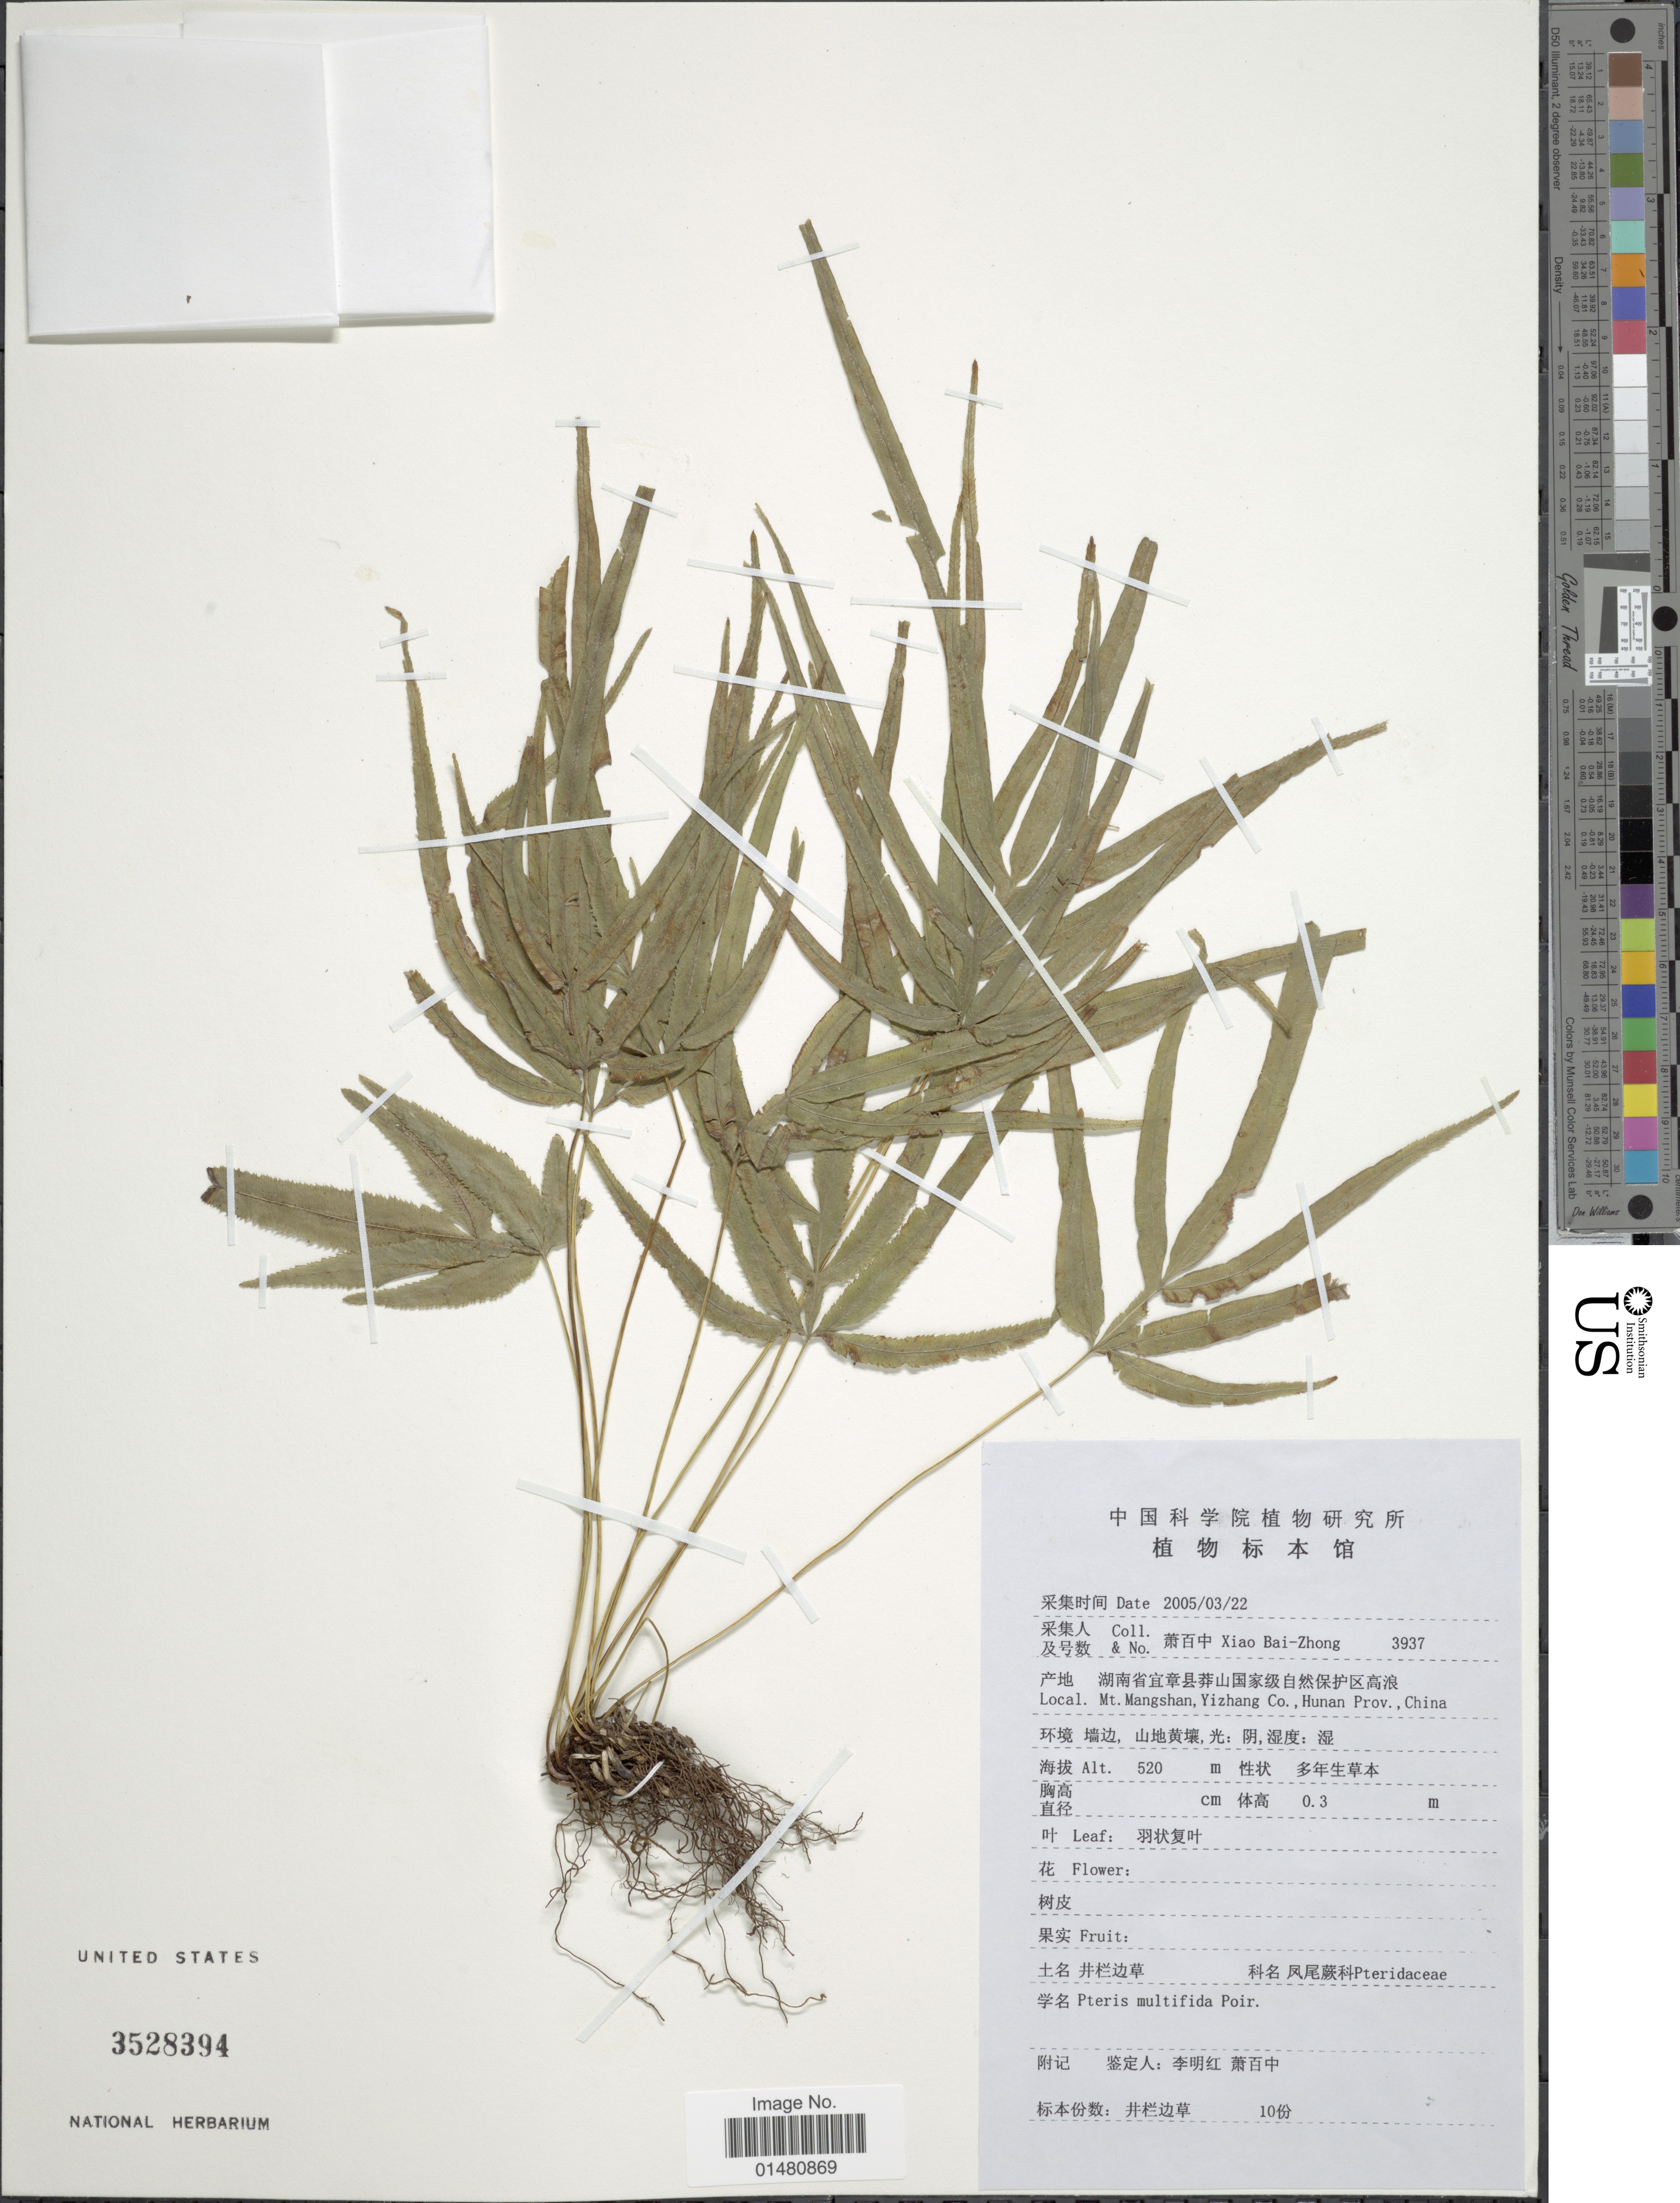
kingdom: Plantae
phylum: Tracheophyta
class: Polypodiopsida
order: Polypodiales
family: Pteridaceae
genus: Pteris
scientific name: Pteris multifida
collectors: B. Z. Xiao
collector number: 3937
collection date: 2005-03-22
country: China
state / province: Hunan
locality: Mt Mangshan, Yizhang Co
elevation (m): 520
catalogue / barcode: US 3528394